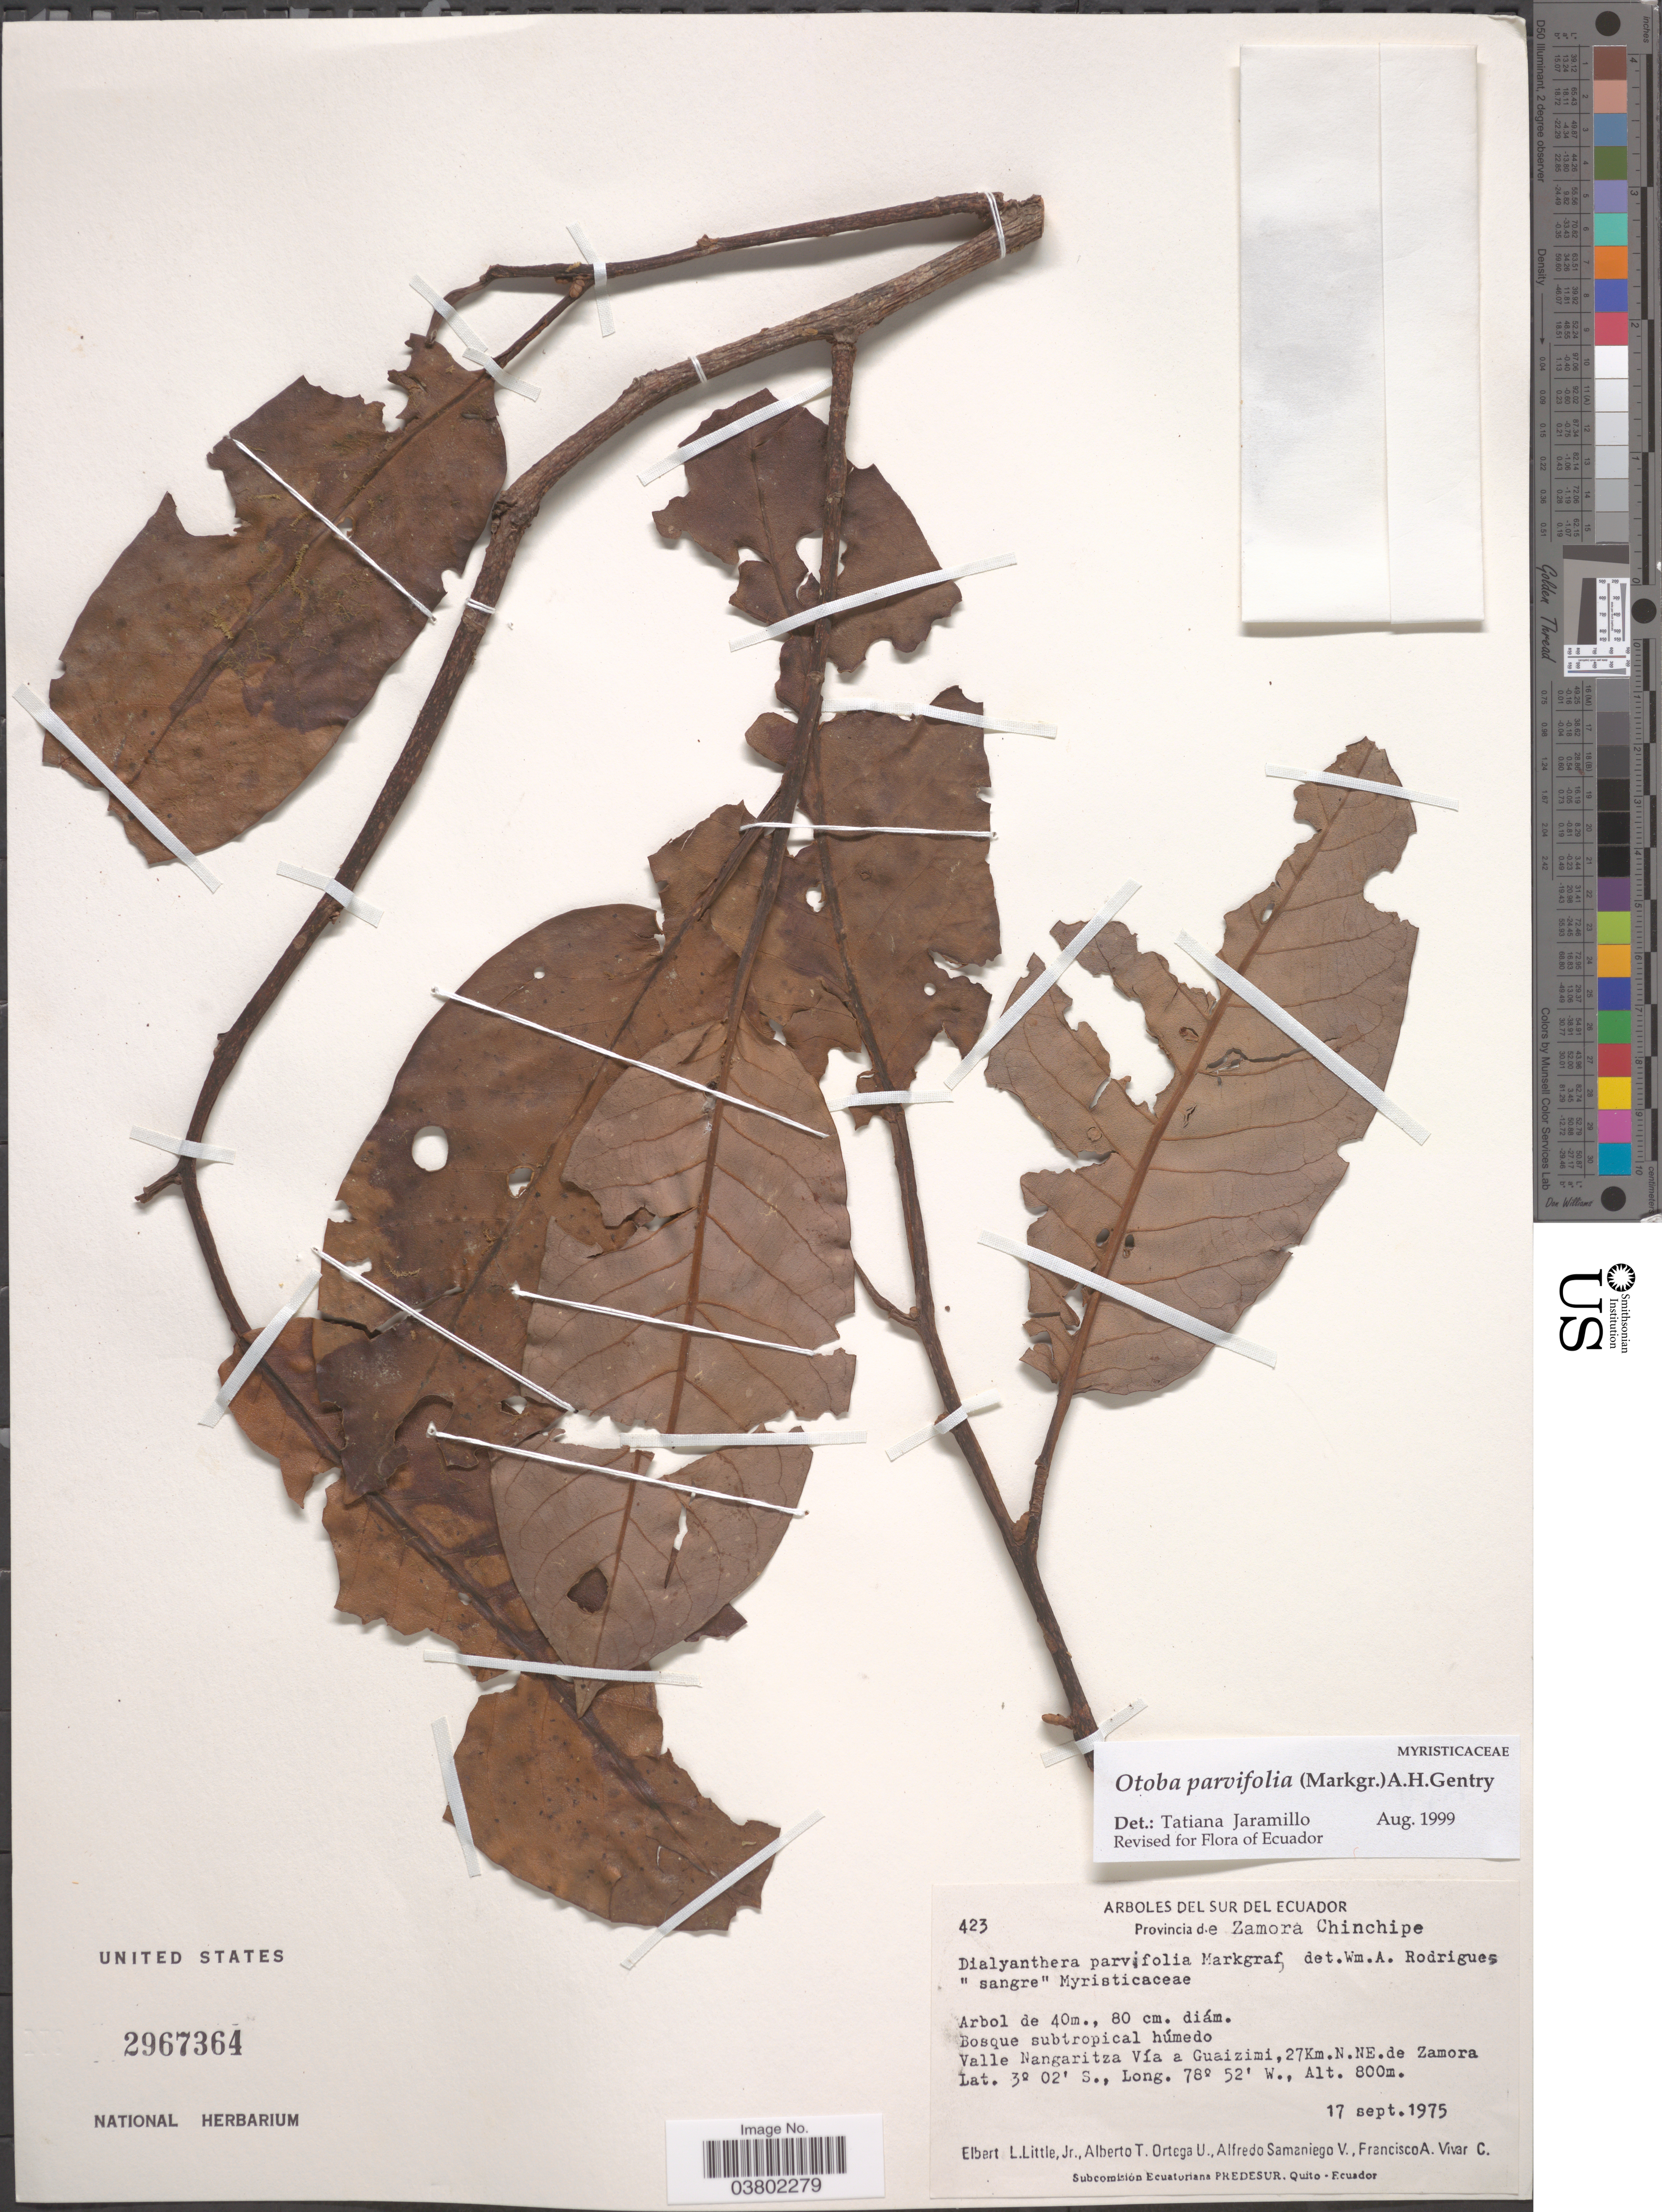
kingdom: Plantae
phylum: Tracheophyta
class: Magnoliopsida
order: Magnoliales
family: Myristicaceae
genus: Otoba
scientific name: Otoba parvifolia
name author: (Markgr.) A.H. Gentry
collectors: E. L. Little, A. T. Ortega U., A. V. Samaniego & F. A. Vivar C.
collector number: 423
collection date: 1975-09-17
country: Ecuador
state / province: Zamora-Chinchipe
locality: Valle Nangaritza Vía a Guaizimi, 27Km. N. NE. de Zamora.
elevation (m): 800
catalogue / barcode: US 2967364